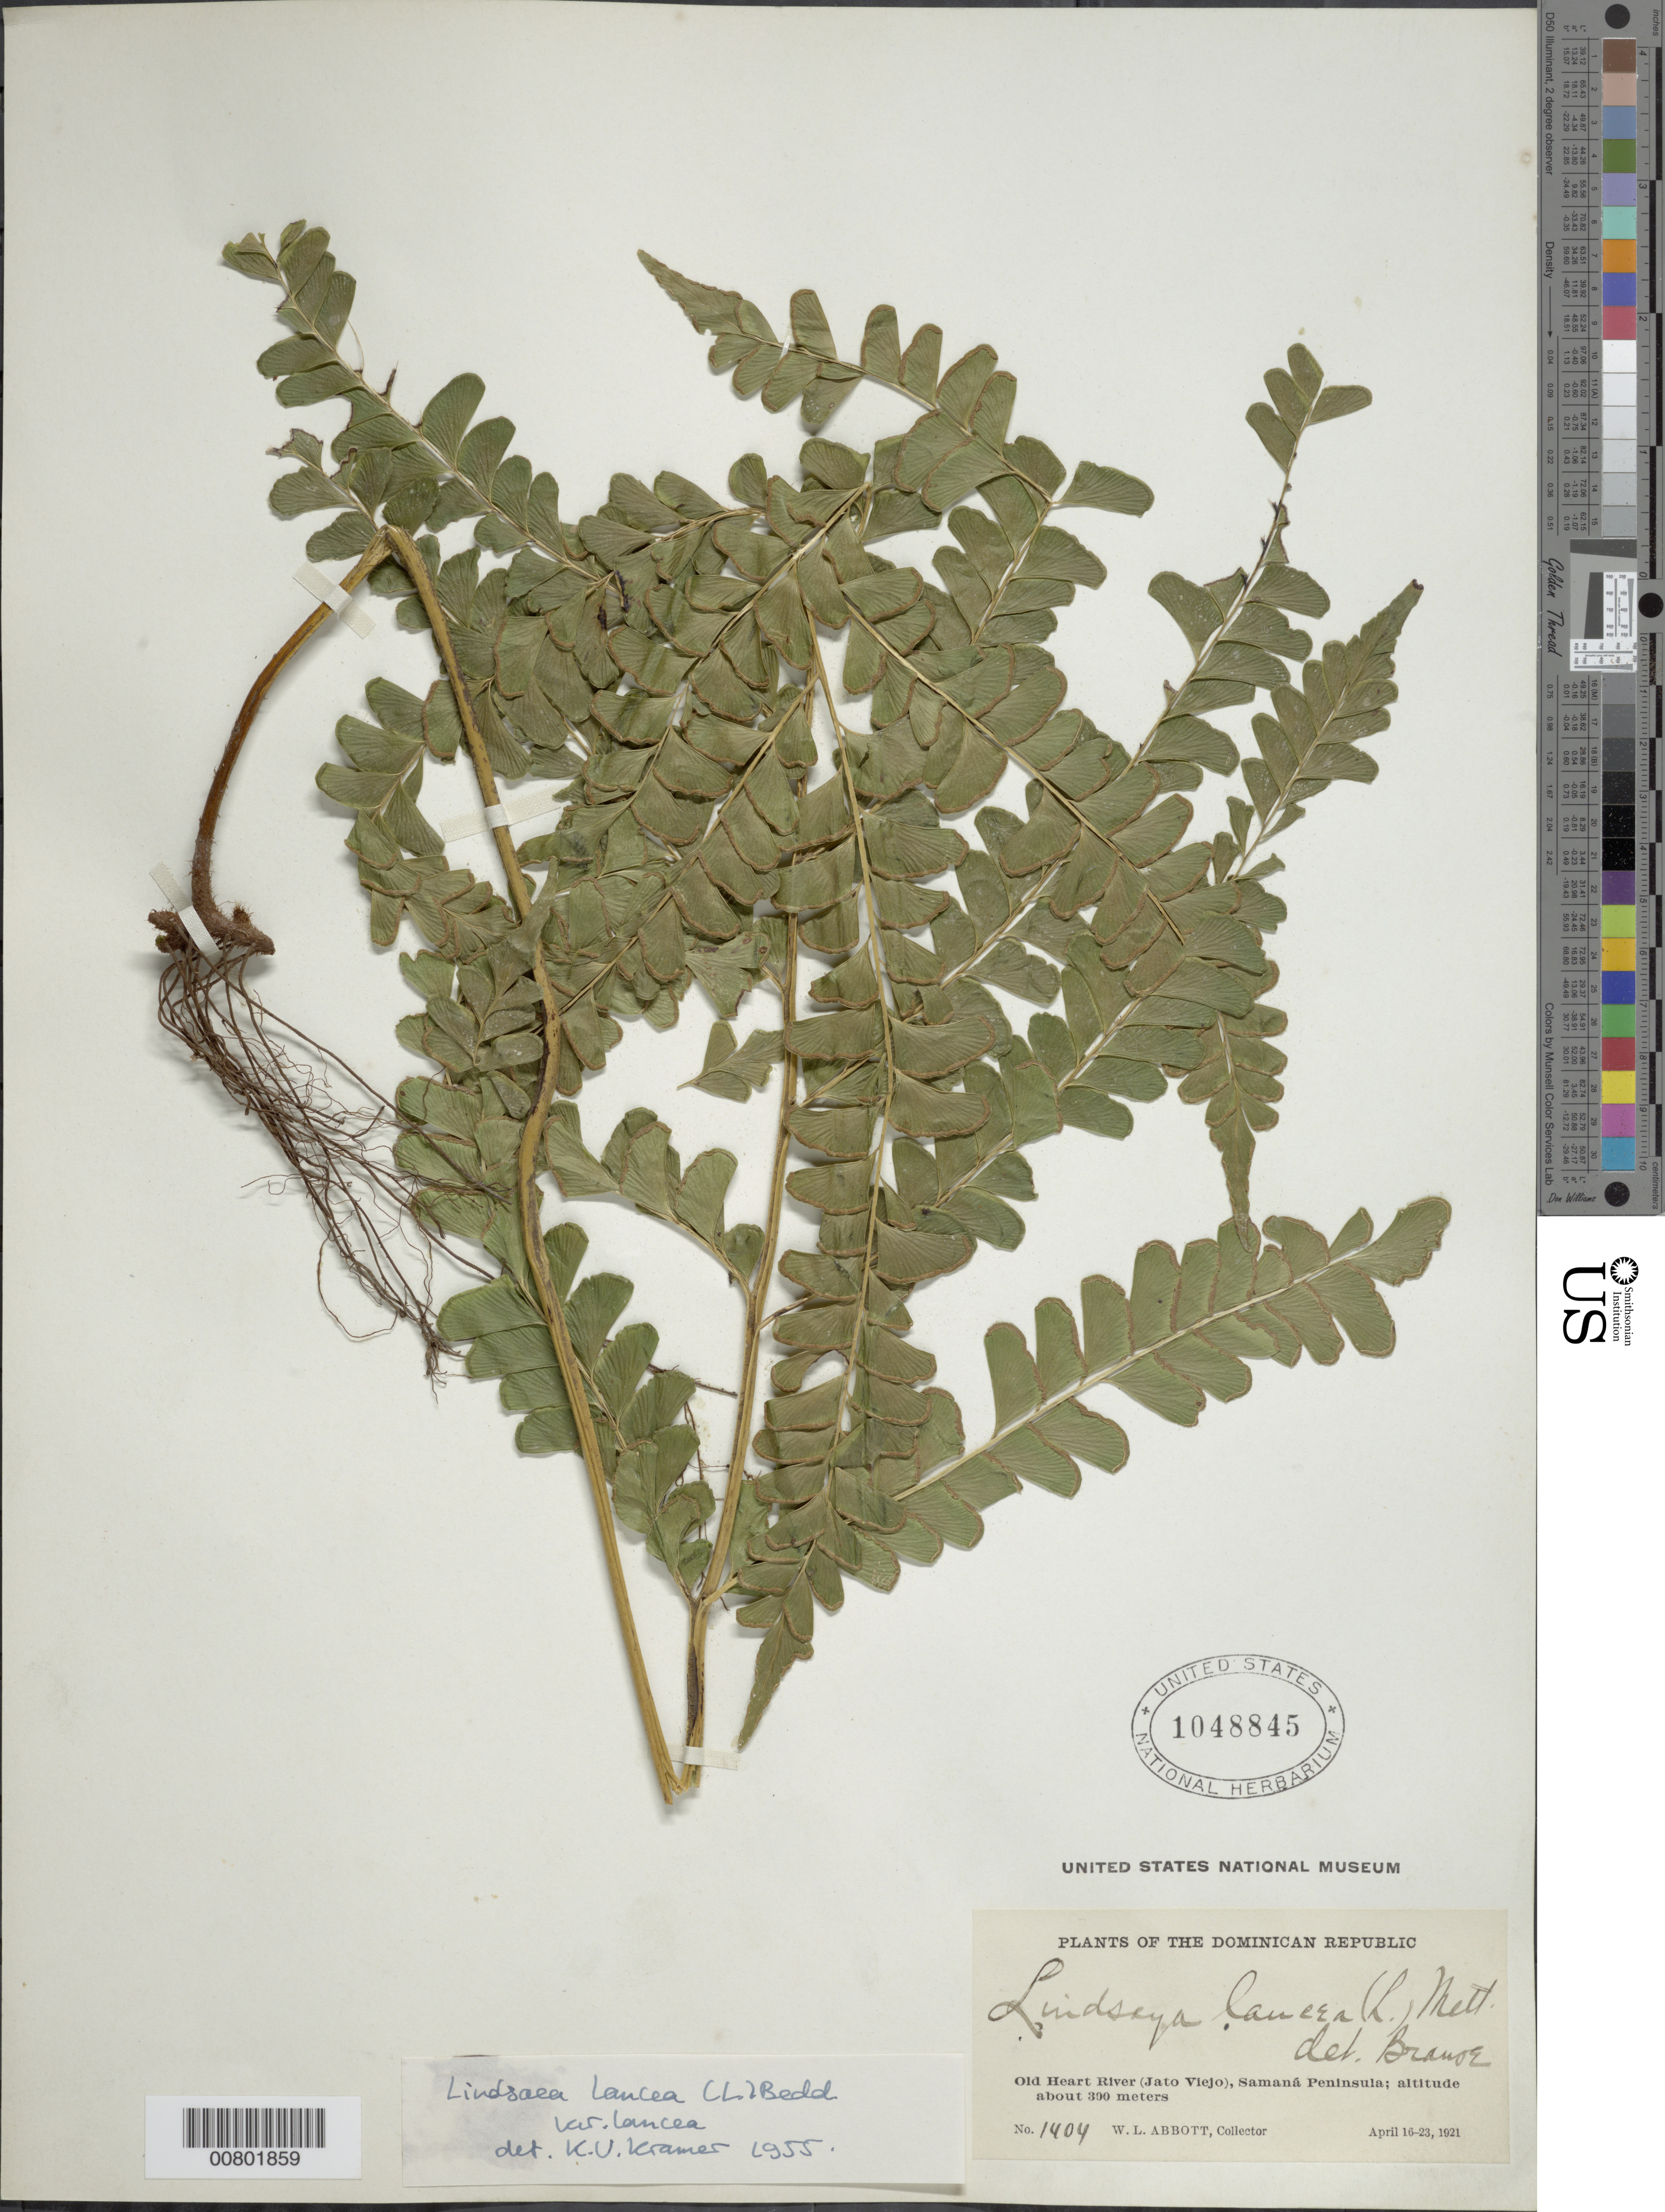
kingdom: Plantae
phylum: Tracheophyta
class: Polypodiopsida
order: Polypodiales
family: Lindsaeaceae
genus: Lindsaea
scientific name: Lindsaea lancea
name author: (L.) Bedd.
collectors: W. L. Abbott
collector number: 1404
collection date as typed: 16 Apr 1921 to 23 Apr 1921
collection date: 1921-04-16/1921-04-23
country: Dominican Republic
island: Hispaniola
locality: Old Heart River (Jato Viejo), Samaná Peninsula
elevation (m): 300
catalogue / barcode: US 1048845